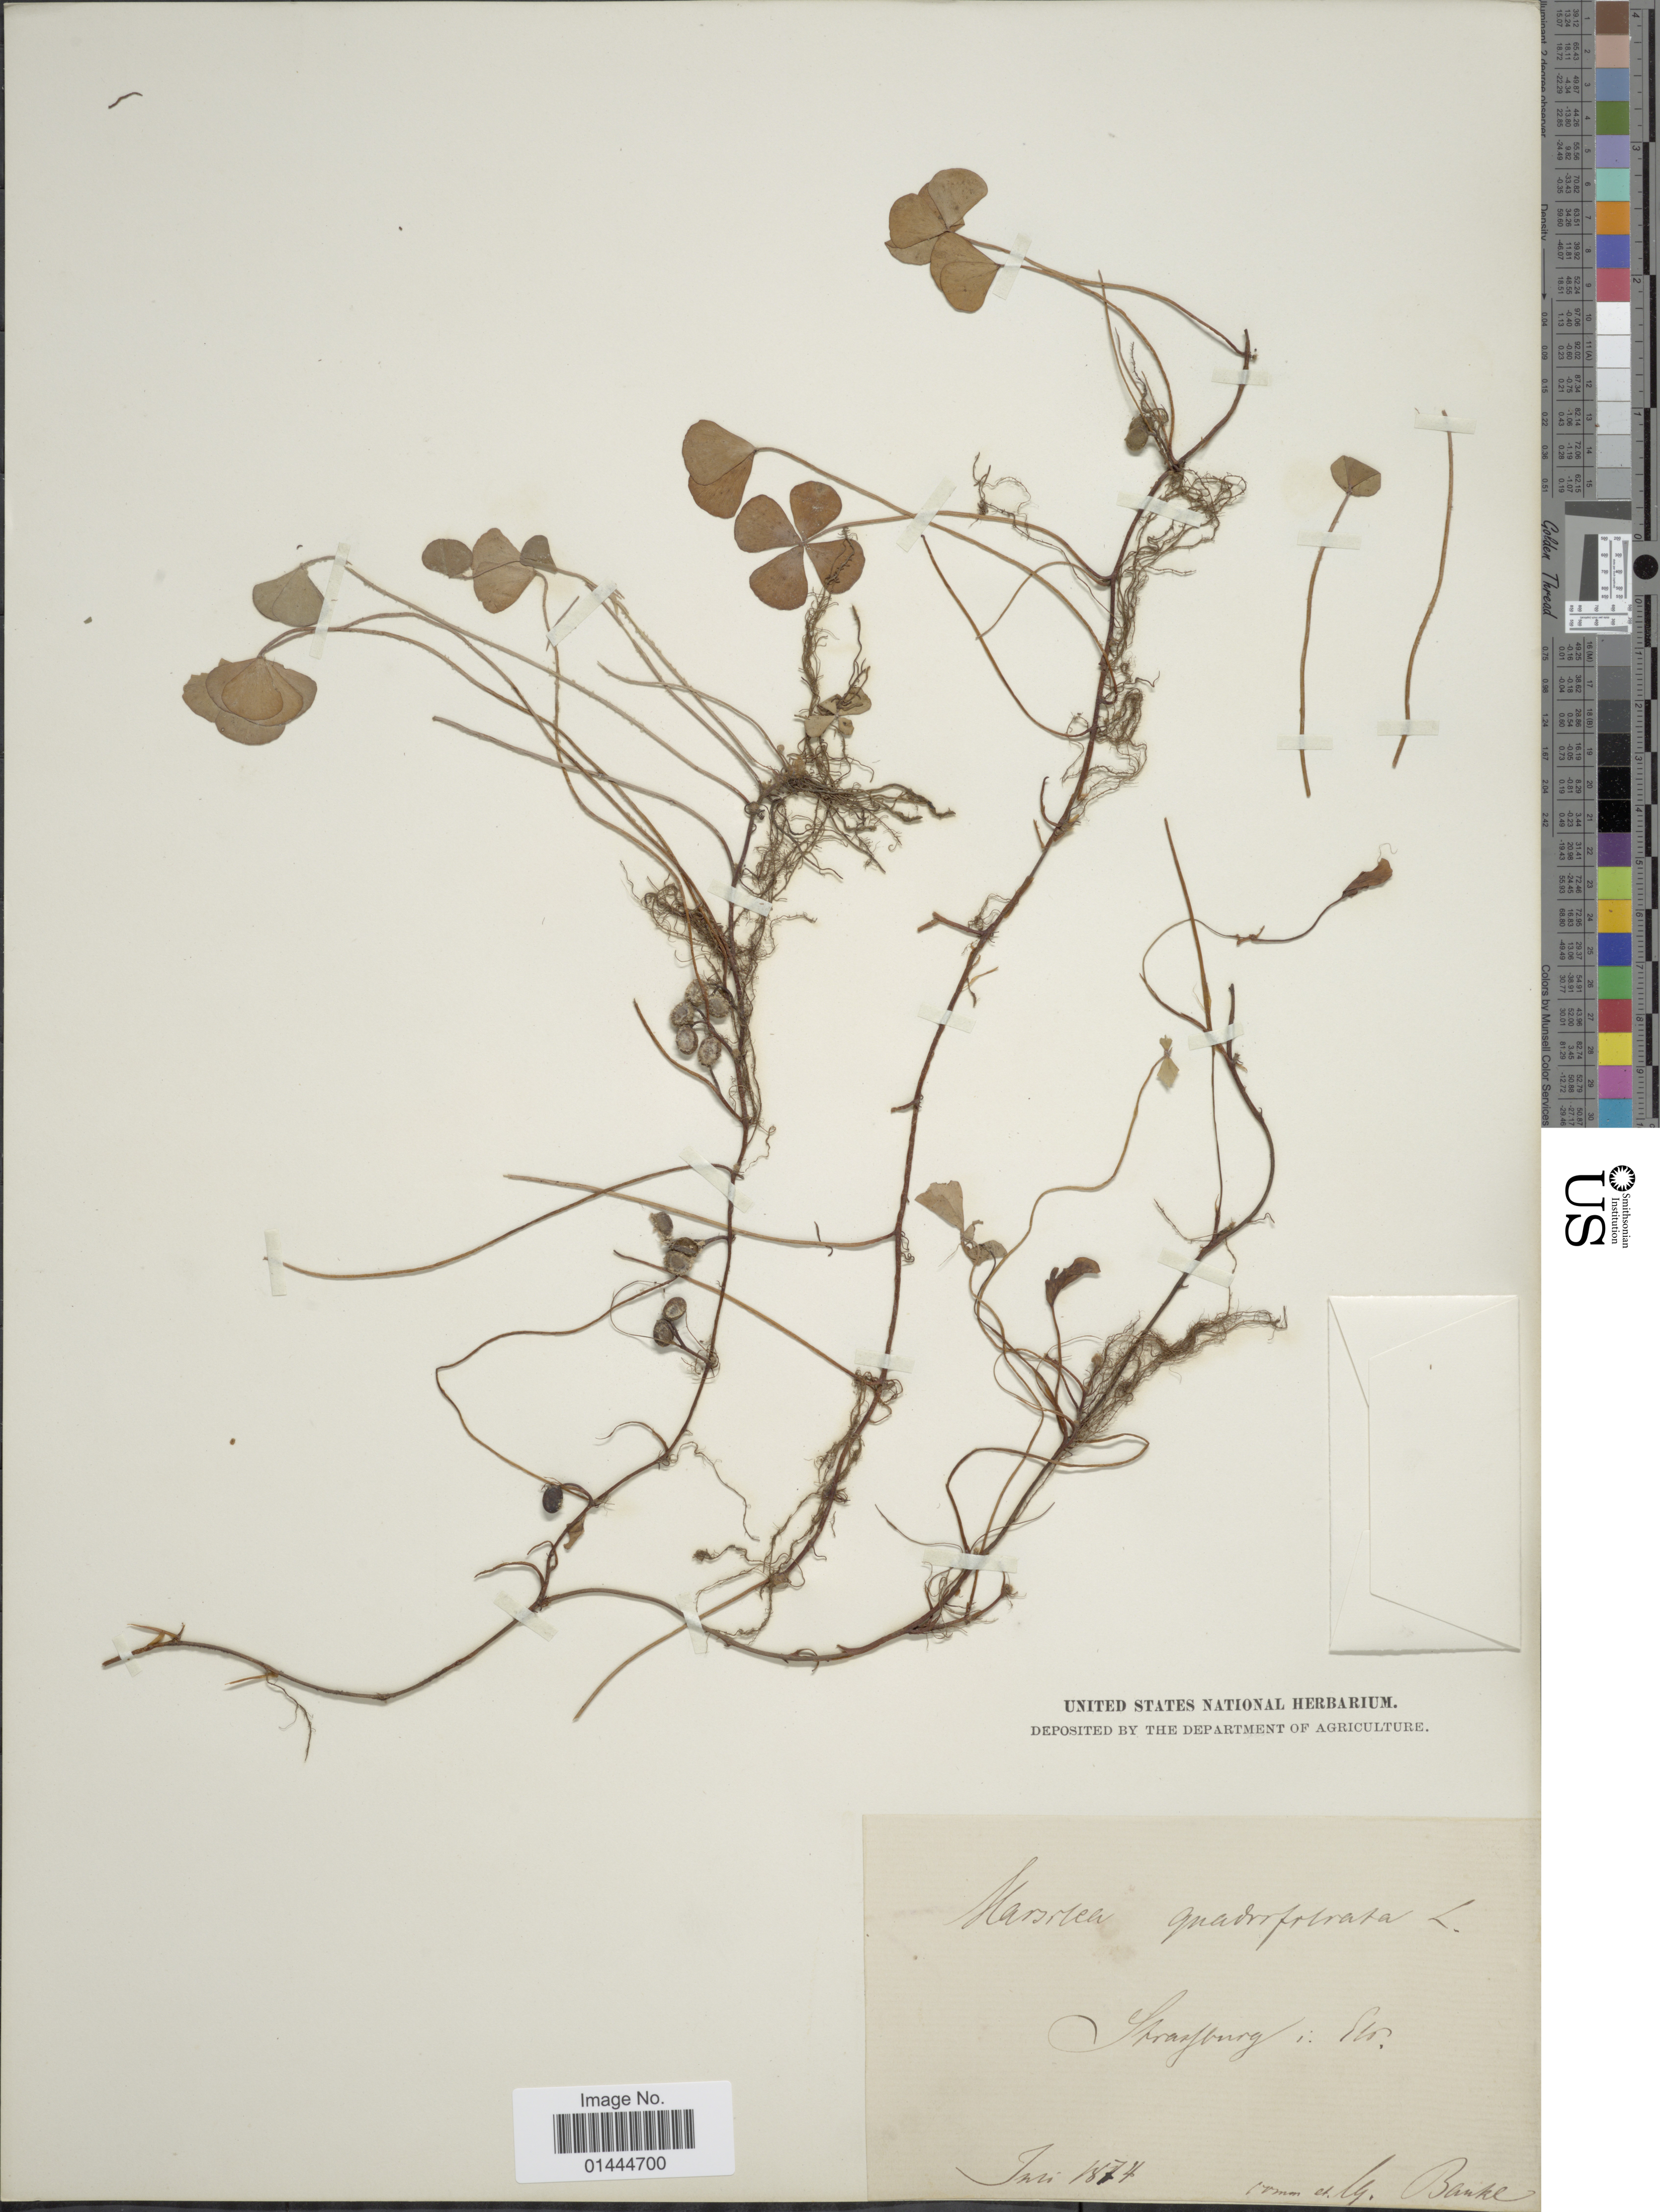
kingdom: Plantae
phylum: Tracheophyta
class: Polypodiopsida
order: Salviniales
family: Marsileaceae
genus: Marsilea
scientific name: Marsilea quadrifolia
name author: L.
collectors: Facchini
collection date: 1874-06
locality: Skrasburg: Eto. [interpreted]